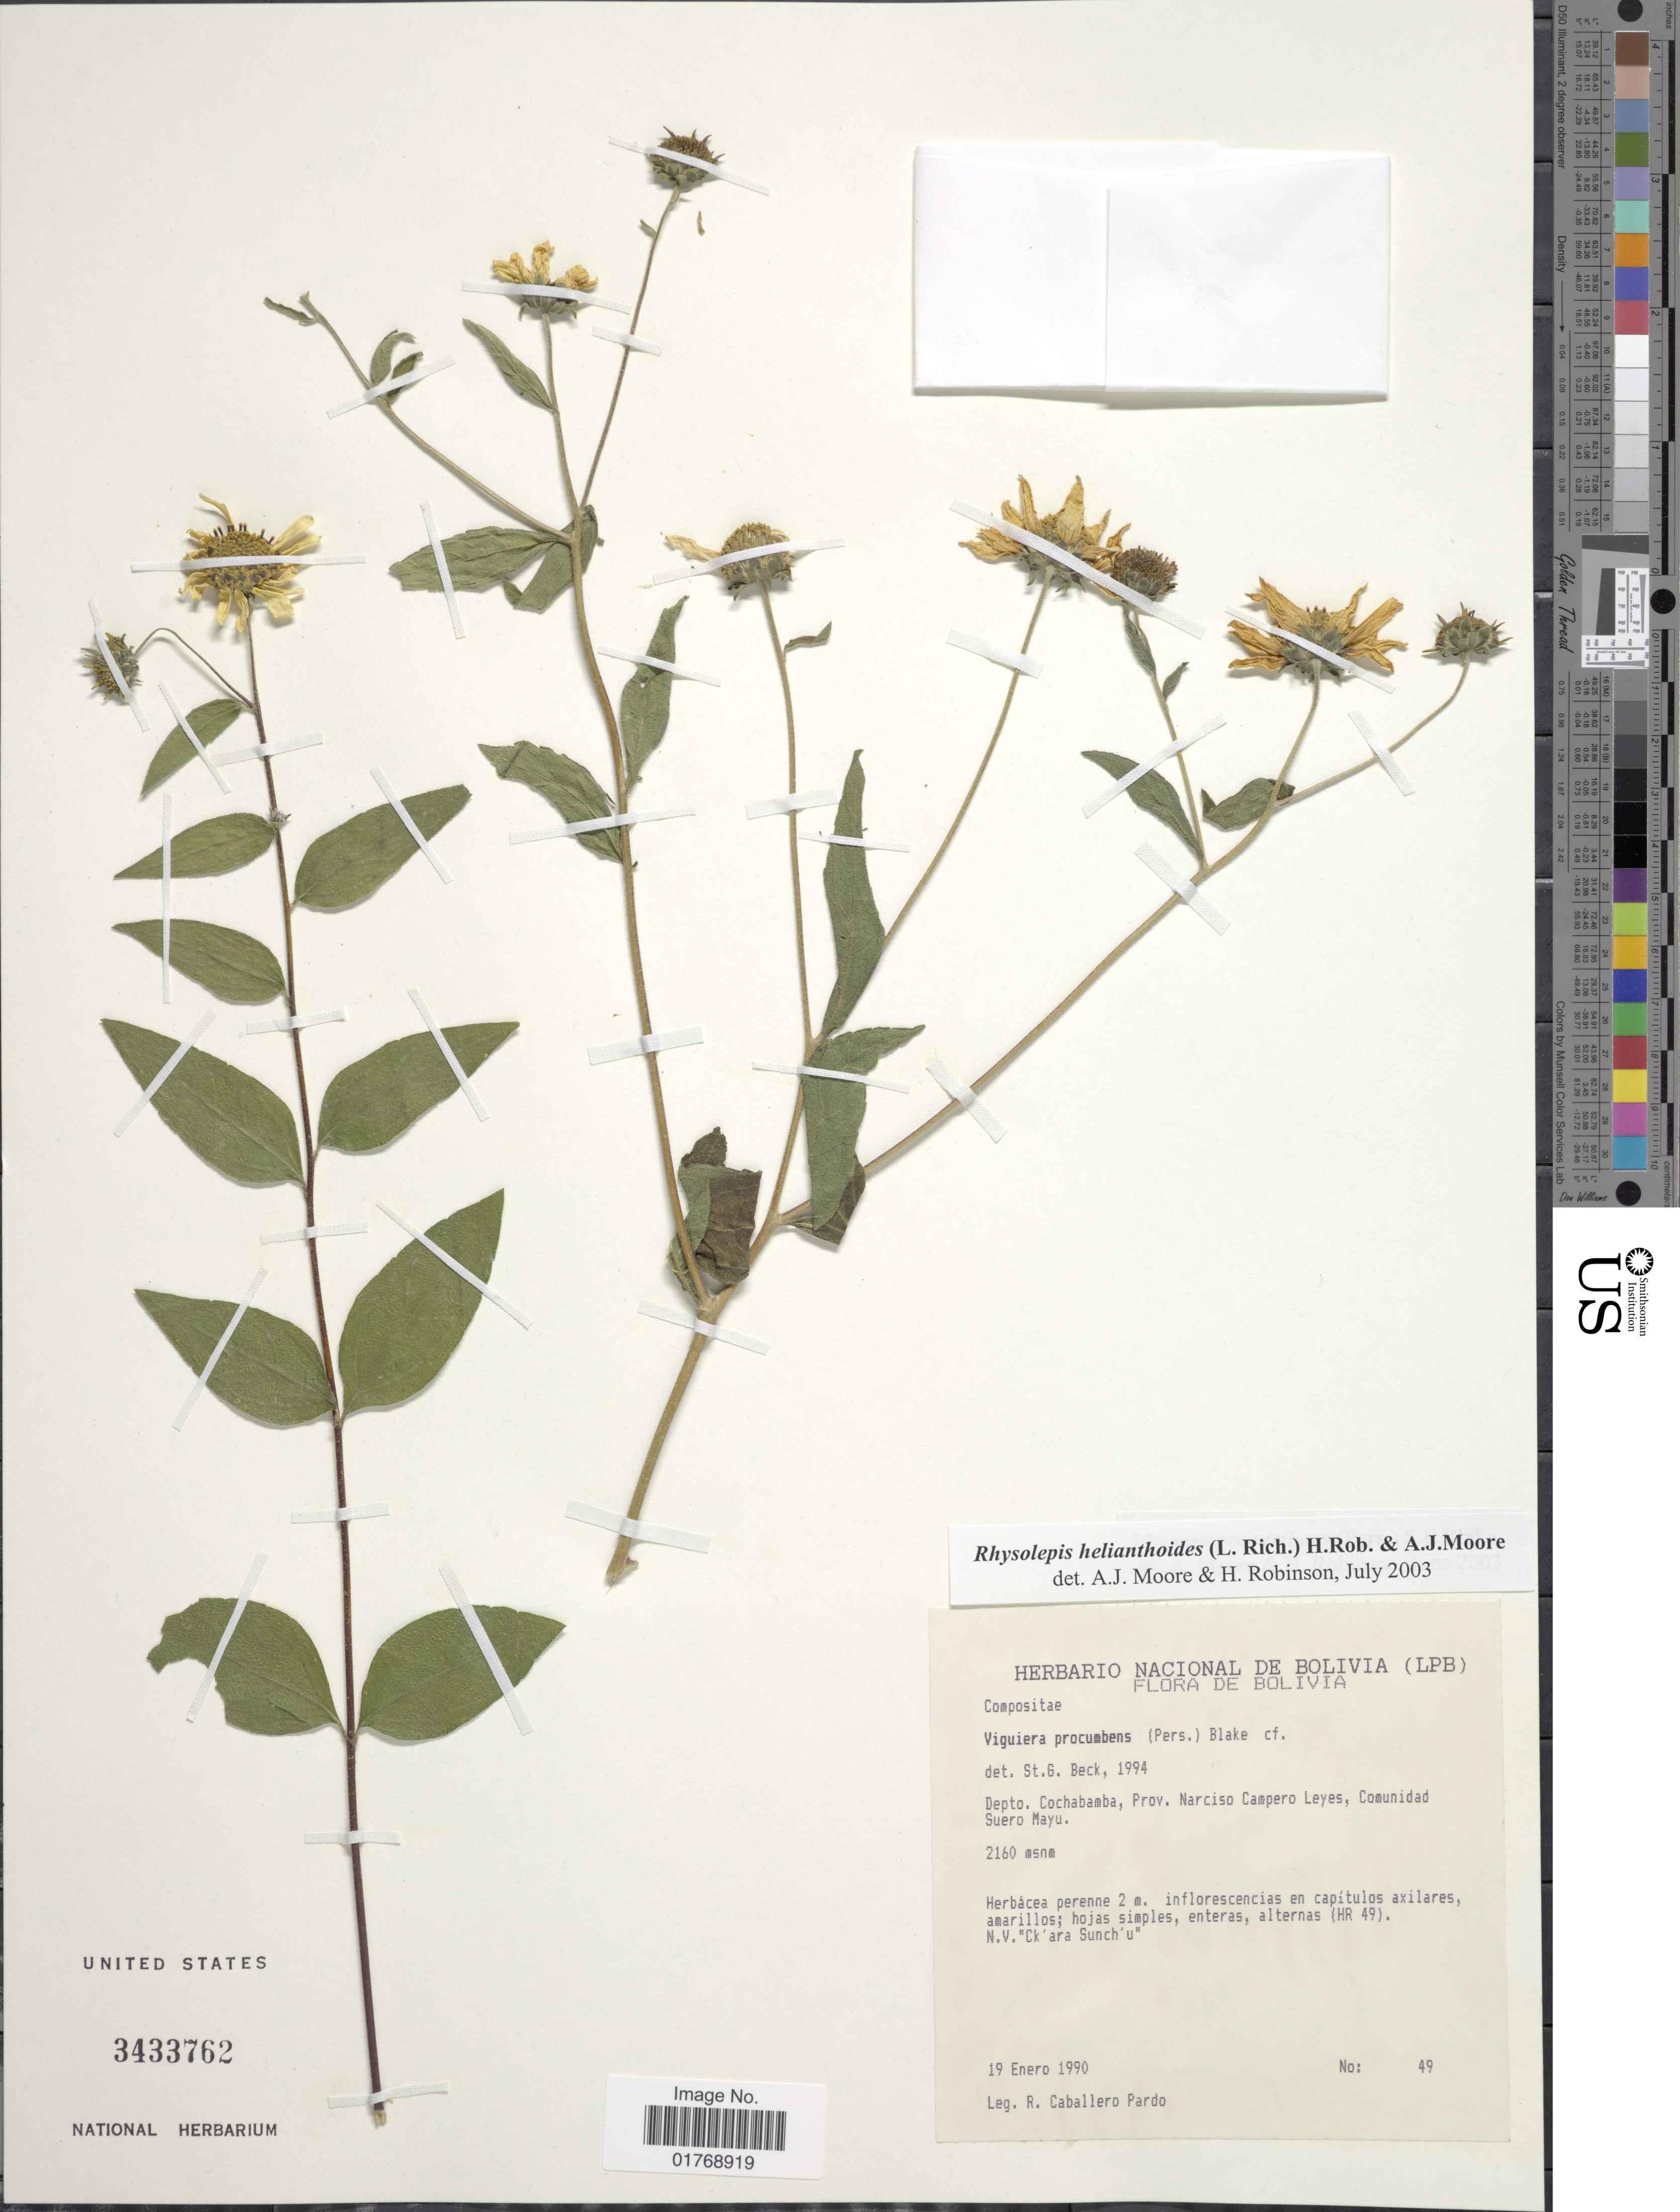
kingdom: Plantae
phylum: Tracheophyta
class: Magnoliopsida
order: Asterales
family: Asteraceae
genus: Viguiera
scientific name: Viguiera procumbens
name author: (Pers.) S.F. Blake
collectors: R. Pardo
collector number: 49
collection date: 1990-01-19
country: Bolivia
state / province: Cochabamba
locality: Depto. Cochabamba, Prov. Narciso Campero Leyes, Comunidad Suero Mayu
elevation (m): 2160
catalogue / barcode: US 3433762